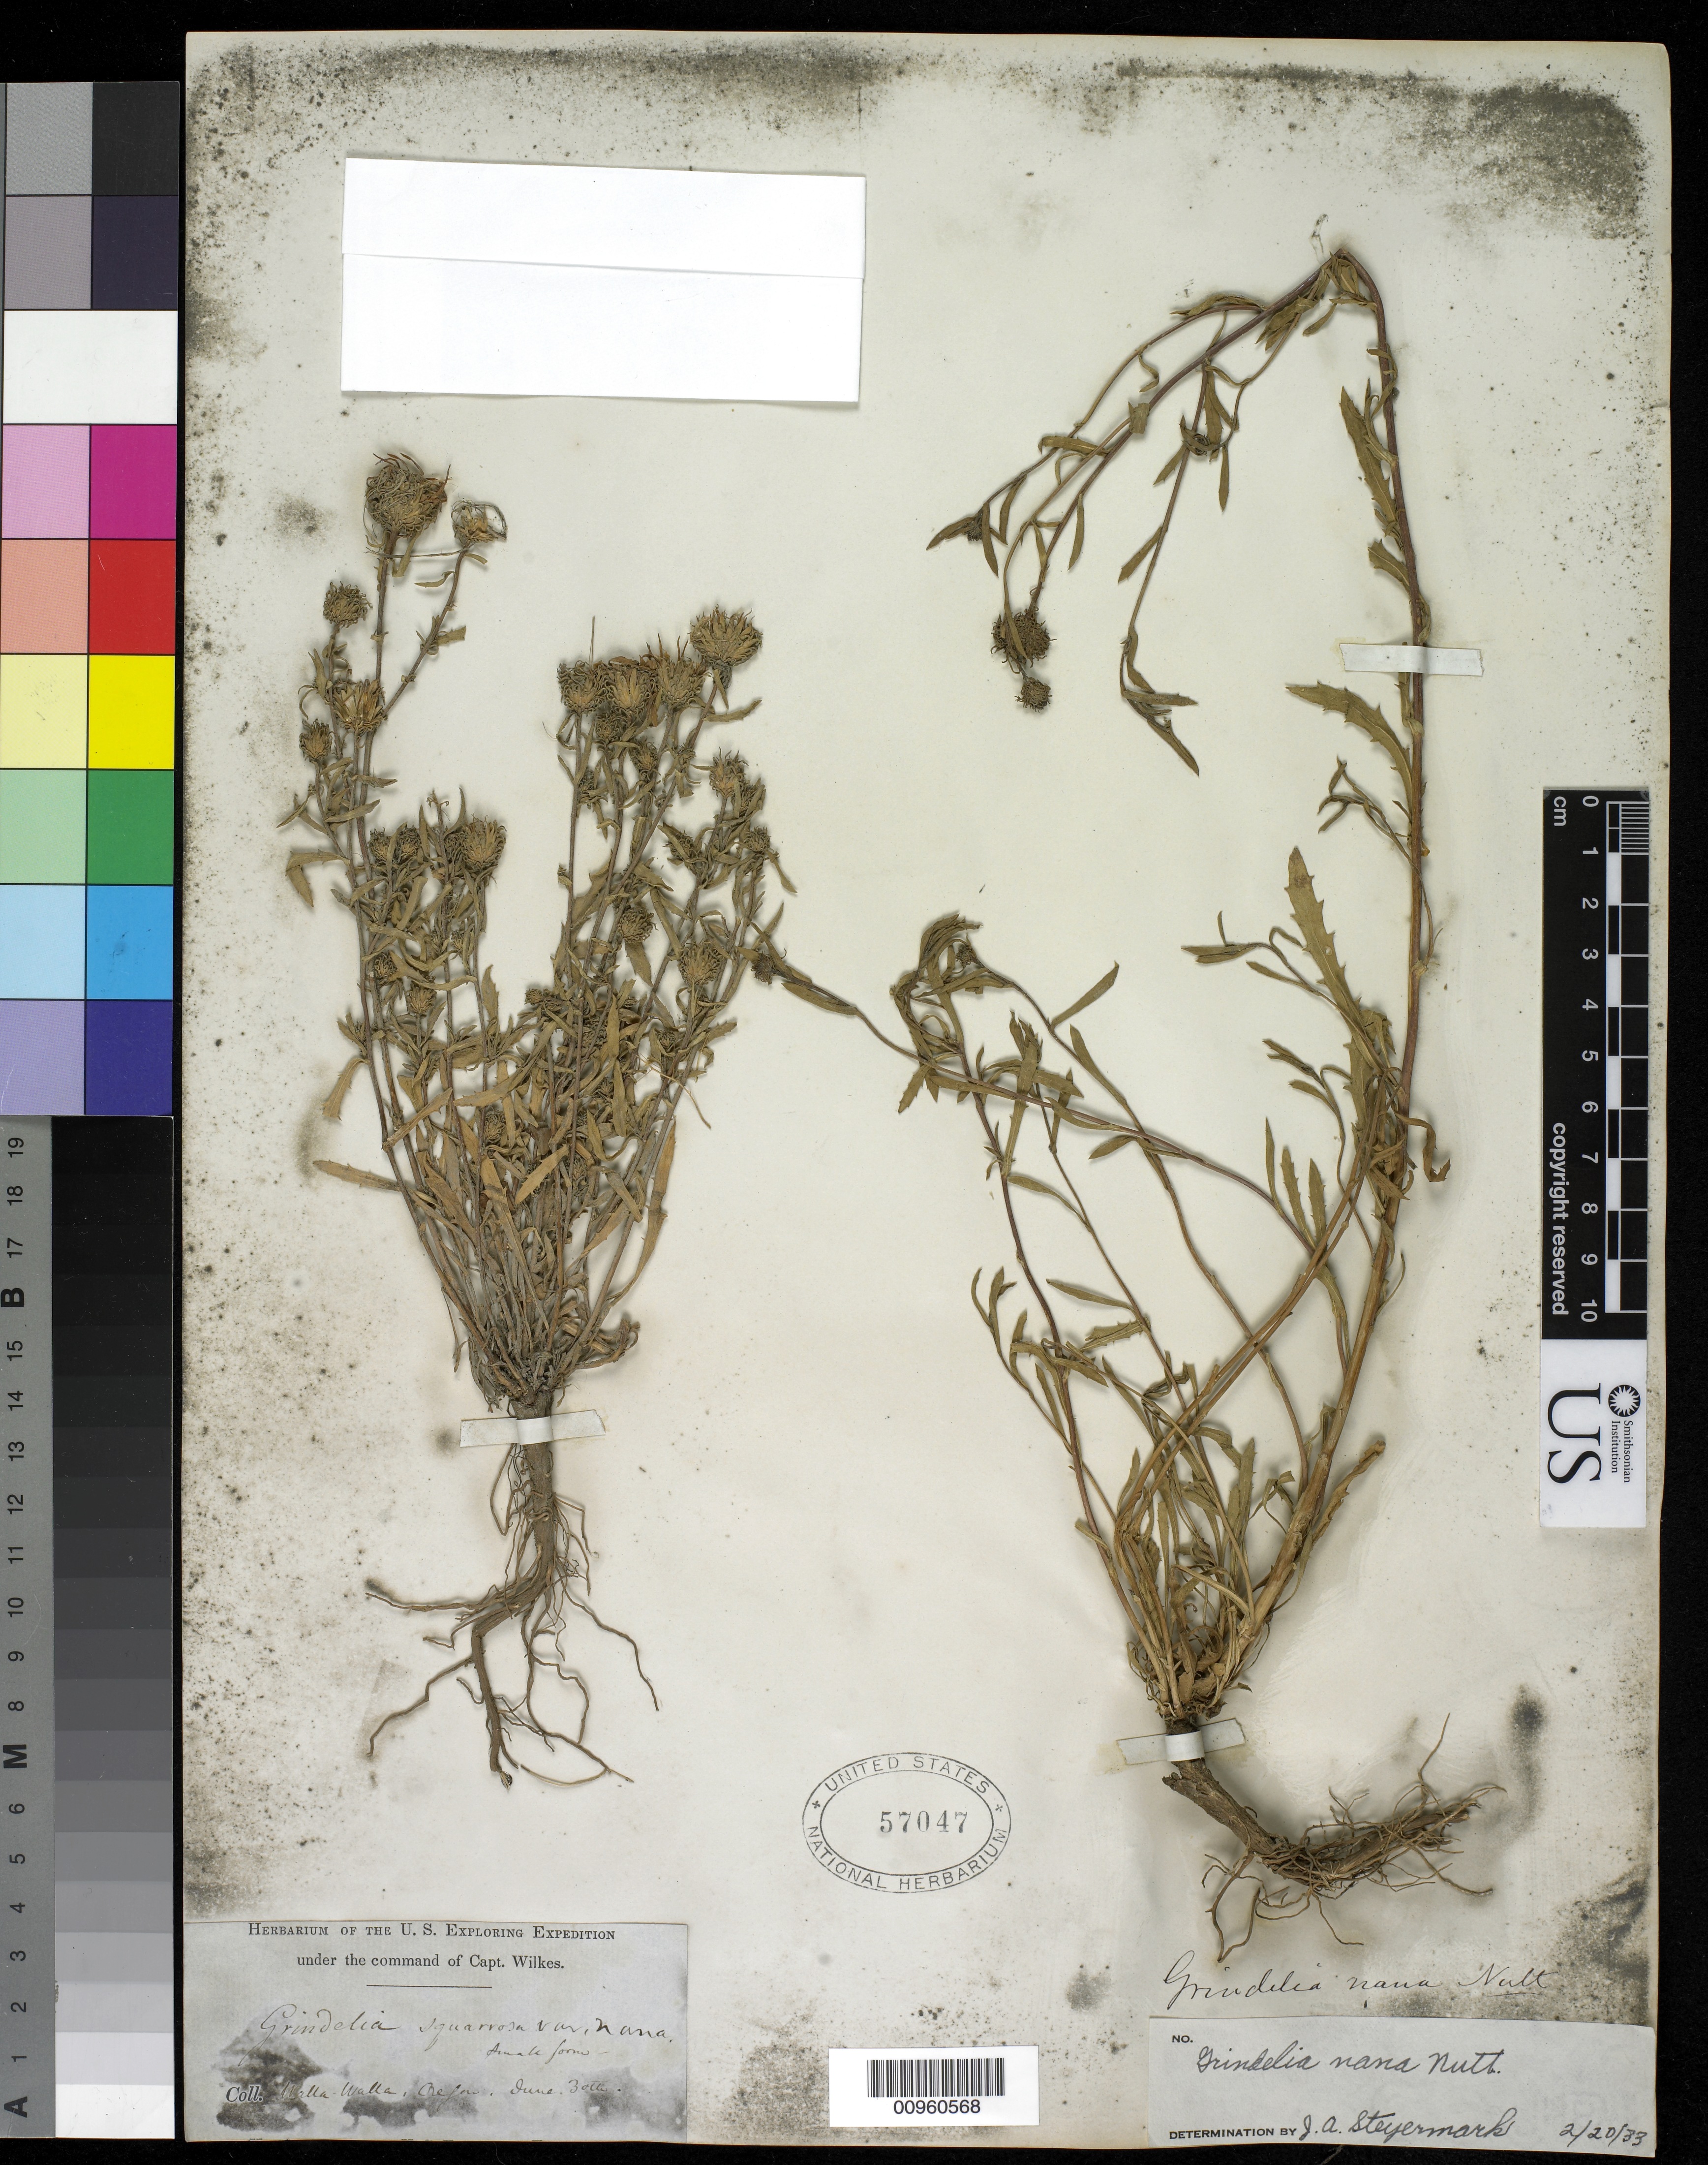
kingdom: Plantae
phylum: Tracheophyta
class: Magnoliopsida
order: Asterales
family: Asteraceae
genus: Grindelia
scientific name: Grindelia nana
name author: Nutt.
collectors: Wilkes Explor. Exped.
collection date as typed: June 30th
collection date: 1838/1842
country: United States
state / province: Washington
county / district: Walla Walla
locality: Walla Walla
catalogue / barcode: US 57047